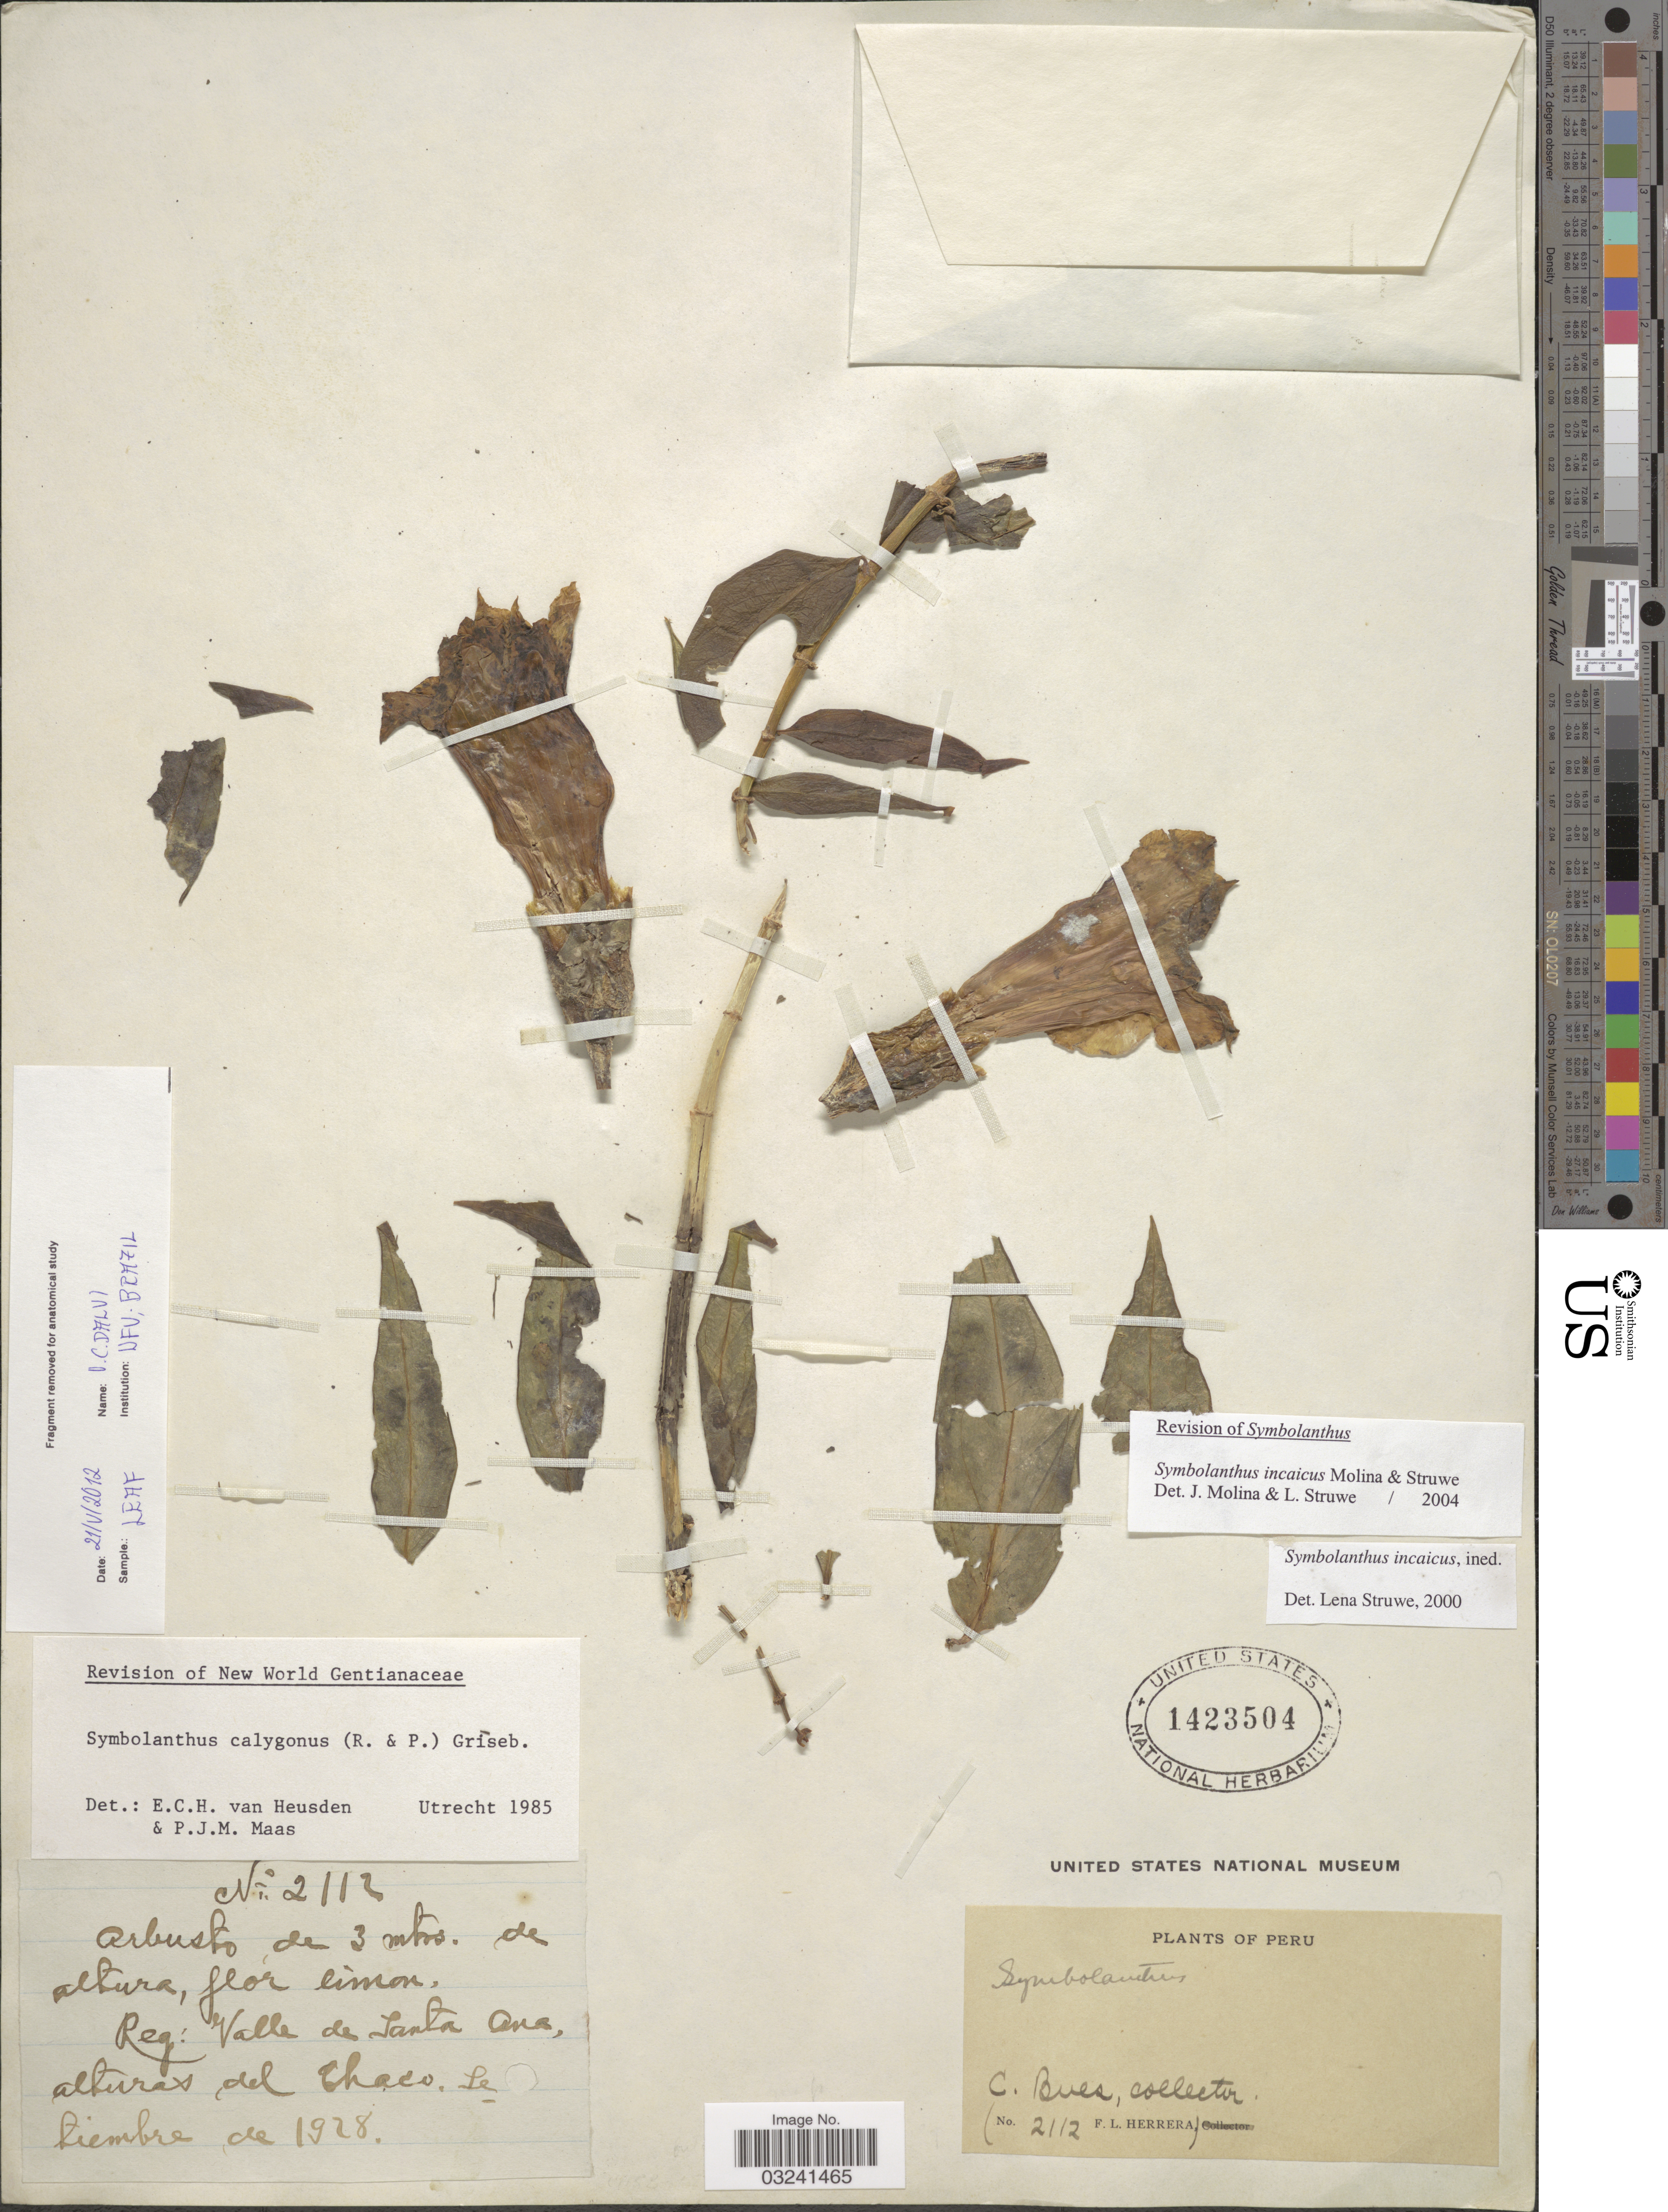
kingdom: Plantae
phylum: Tracheophyta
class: Magnoliopsida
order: Gentianales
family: Gentianaceae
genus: Symbolanthus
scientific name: Symbolanthus incaicus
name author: J.E. Molina & Struwe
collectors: C. Bues & F. L. Herrera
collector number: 2112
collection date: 1928-12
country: Peru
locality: Valle de Santa Ana, alturas del Chaco.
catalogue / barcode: US 1423504